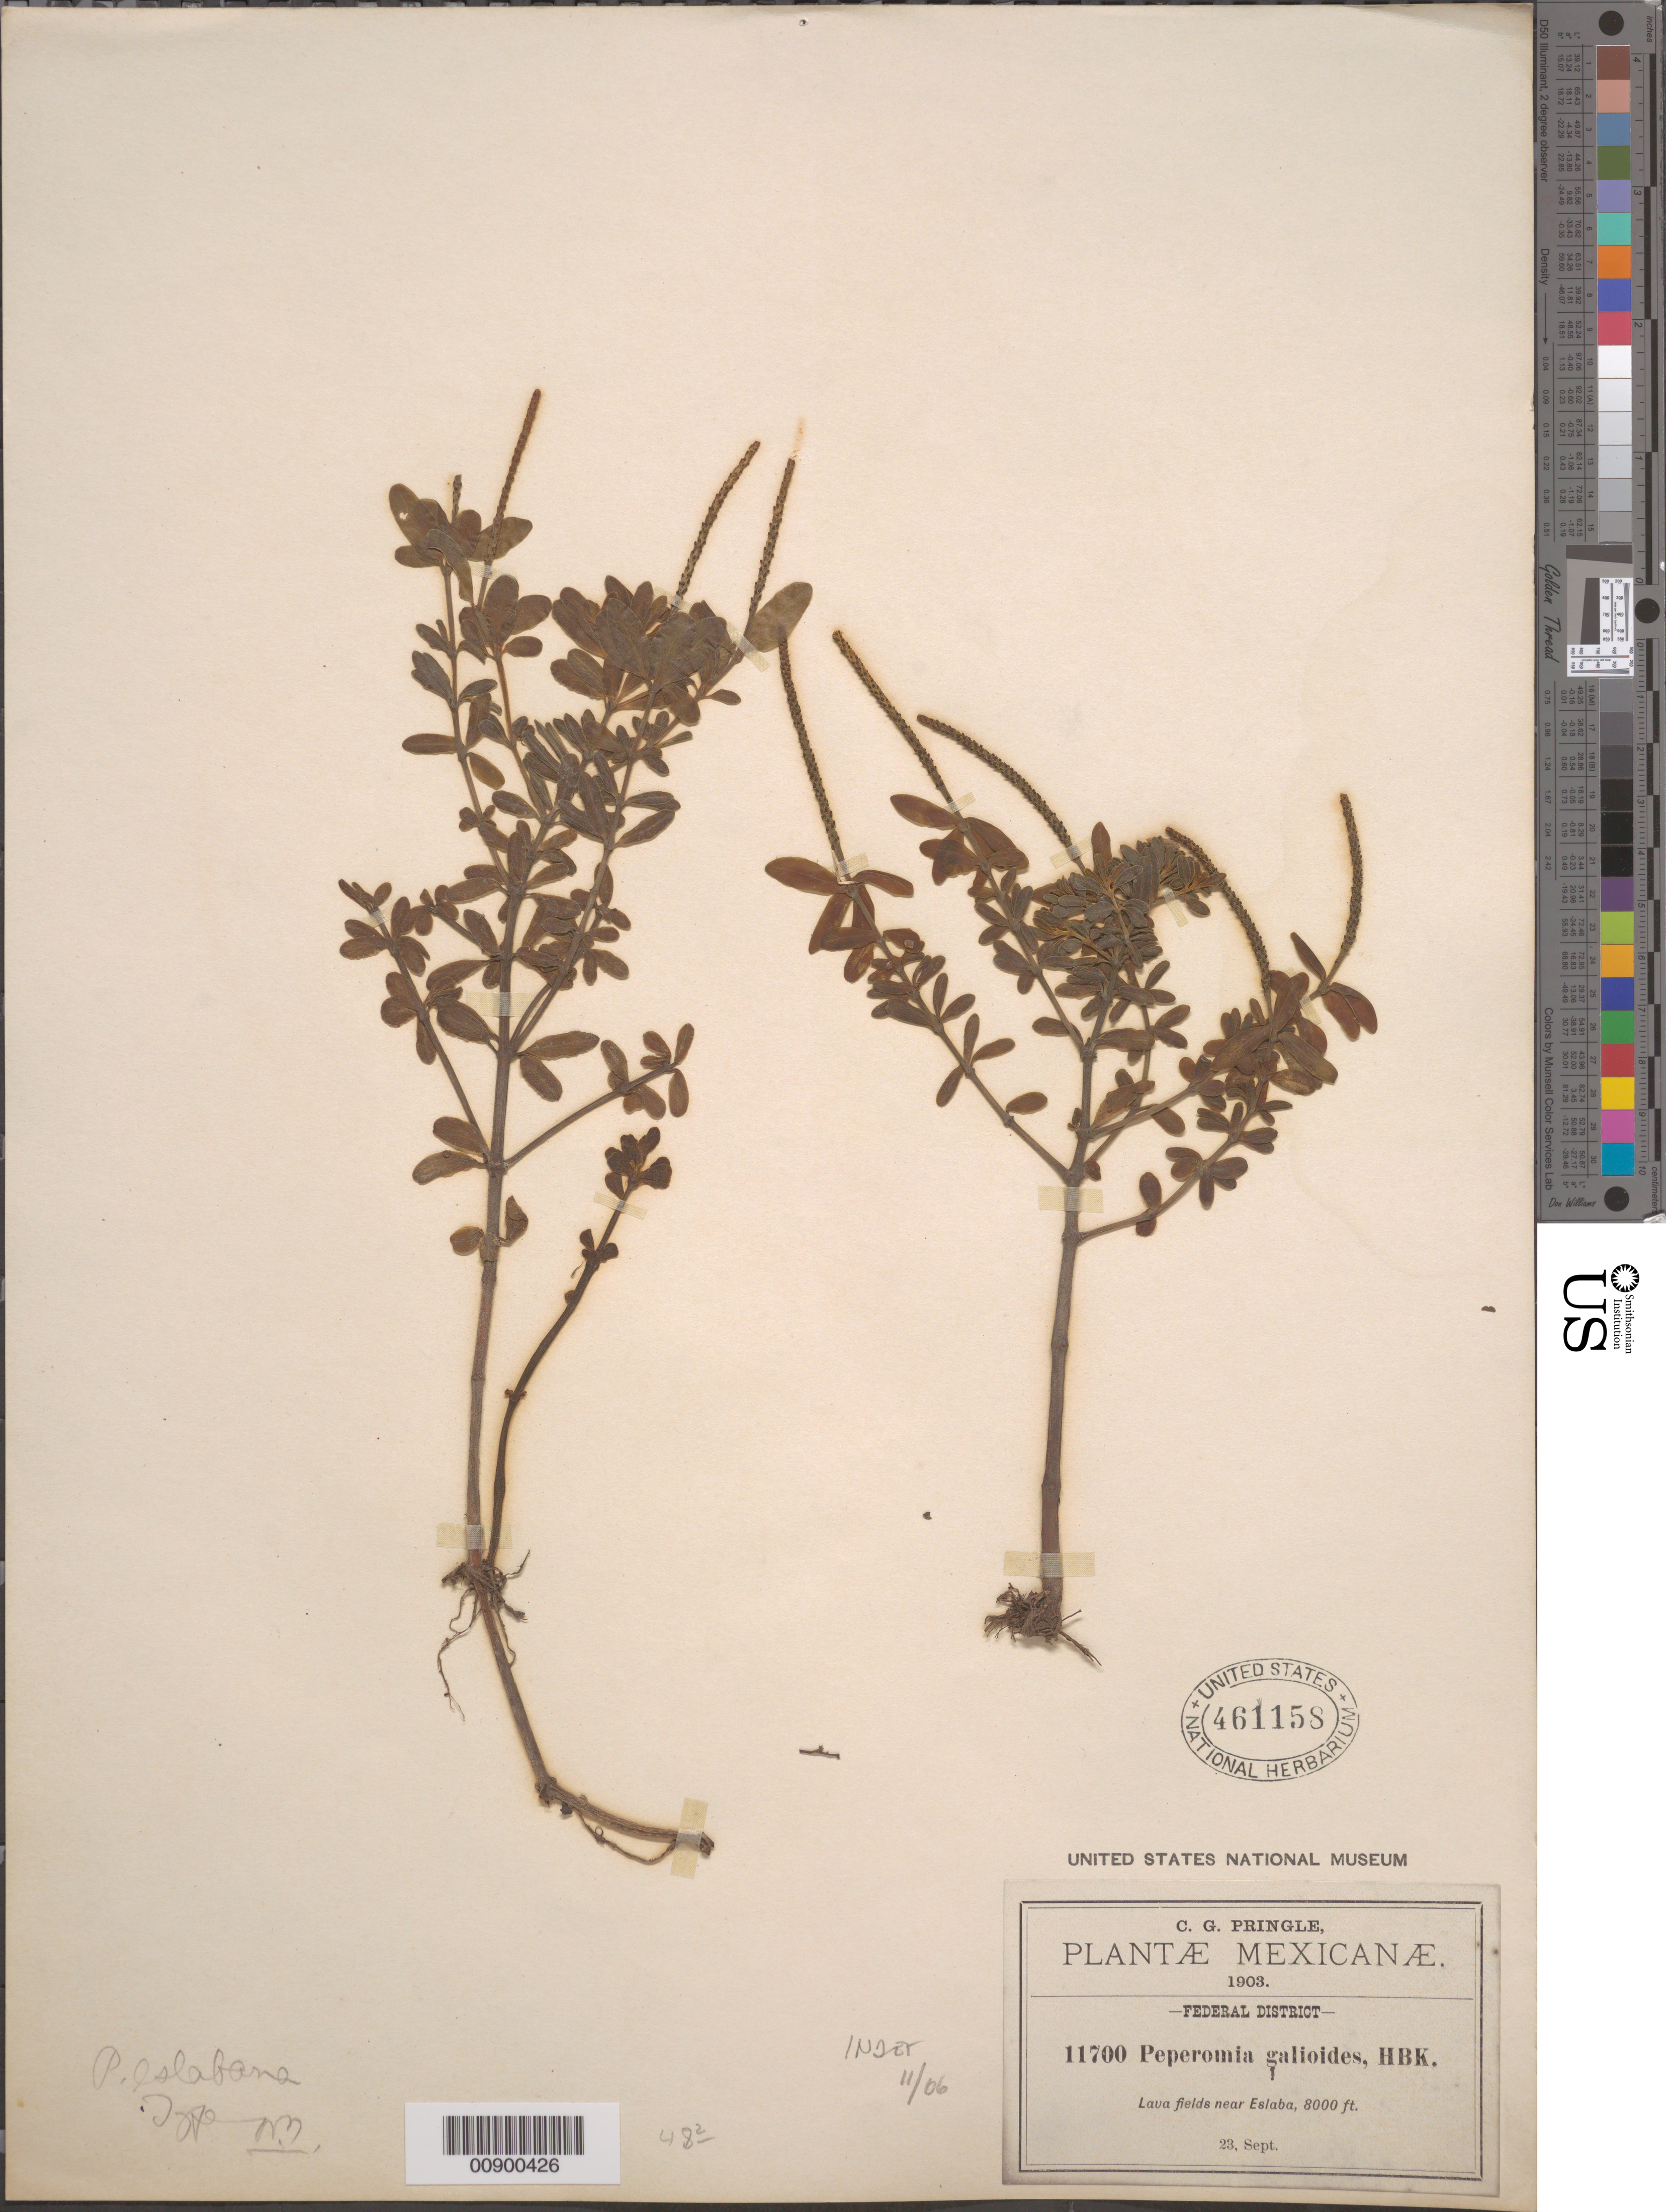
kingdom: Plantae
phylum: Tracheophyta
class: Magnoliopsida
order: Piperales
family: Piperaceae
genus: Peperomia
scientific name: Peperomia leptophylla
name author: Miq.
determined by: Jiménez, José Estaban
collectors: C. G. Pringle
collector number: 11700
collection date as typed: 23 Sep 1903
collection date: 1903-09-23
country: Mexico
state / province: Distrito Federal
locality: Near Eslaba, Federal District.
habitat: Lava fields.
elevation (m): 2438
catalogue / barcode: US 461158